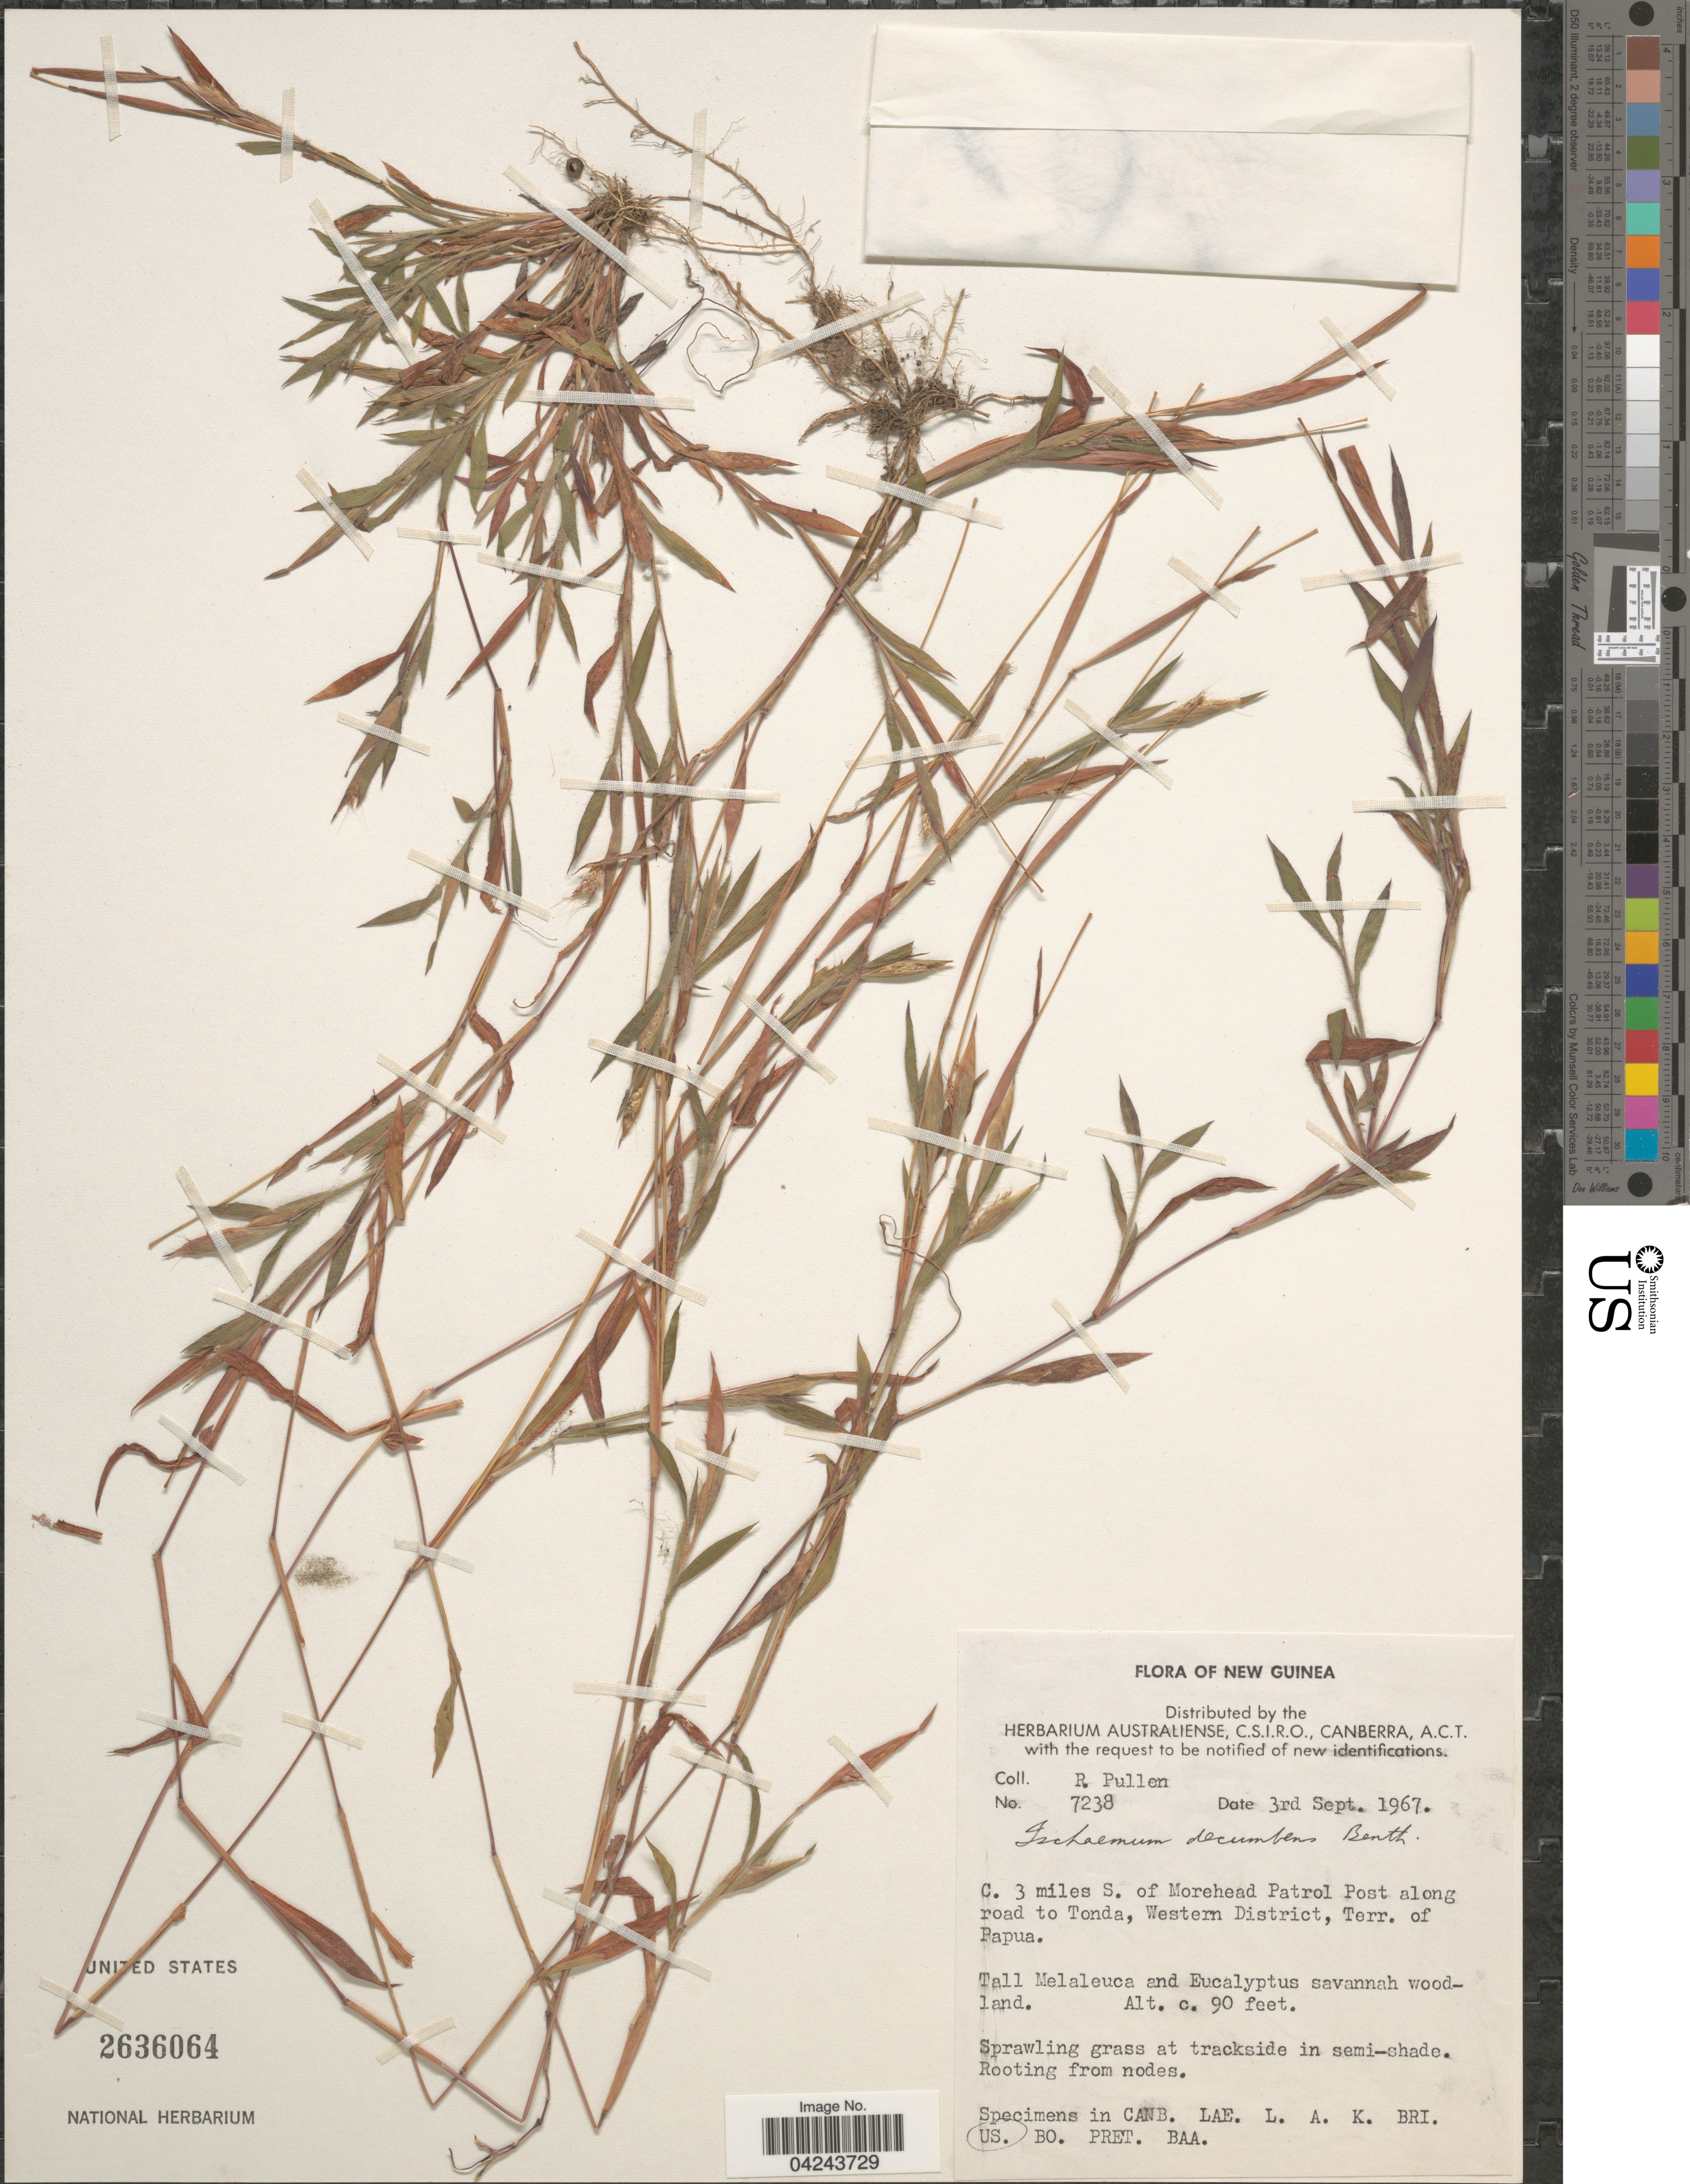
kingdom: Plantae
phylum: Tracheophyta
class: Liliopsida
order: Poales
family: Poaceae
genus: Ischaemum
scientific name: Ischaemum decumbens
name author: Benth.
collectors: R. Pullen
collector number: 7238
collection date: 1967-09-03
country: Papua New Guinea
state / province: Manus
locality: New Guinea. C. 3 miles S. of Morehead Patrol Post along road to Tonda, Western District.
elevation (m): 27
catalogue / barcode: US 2636064